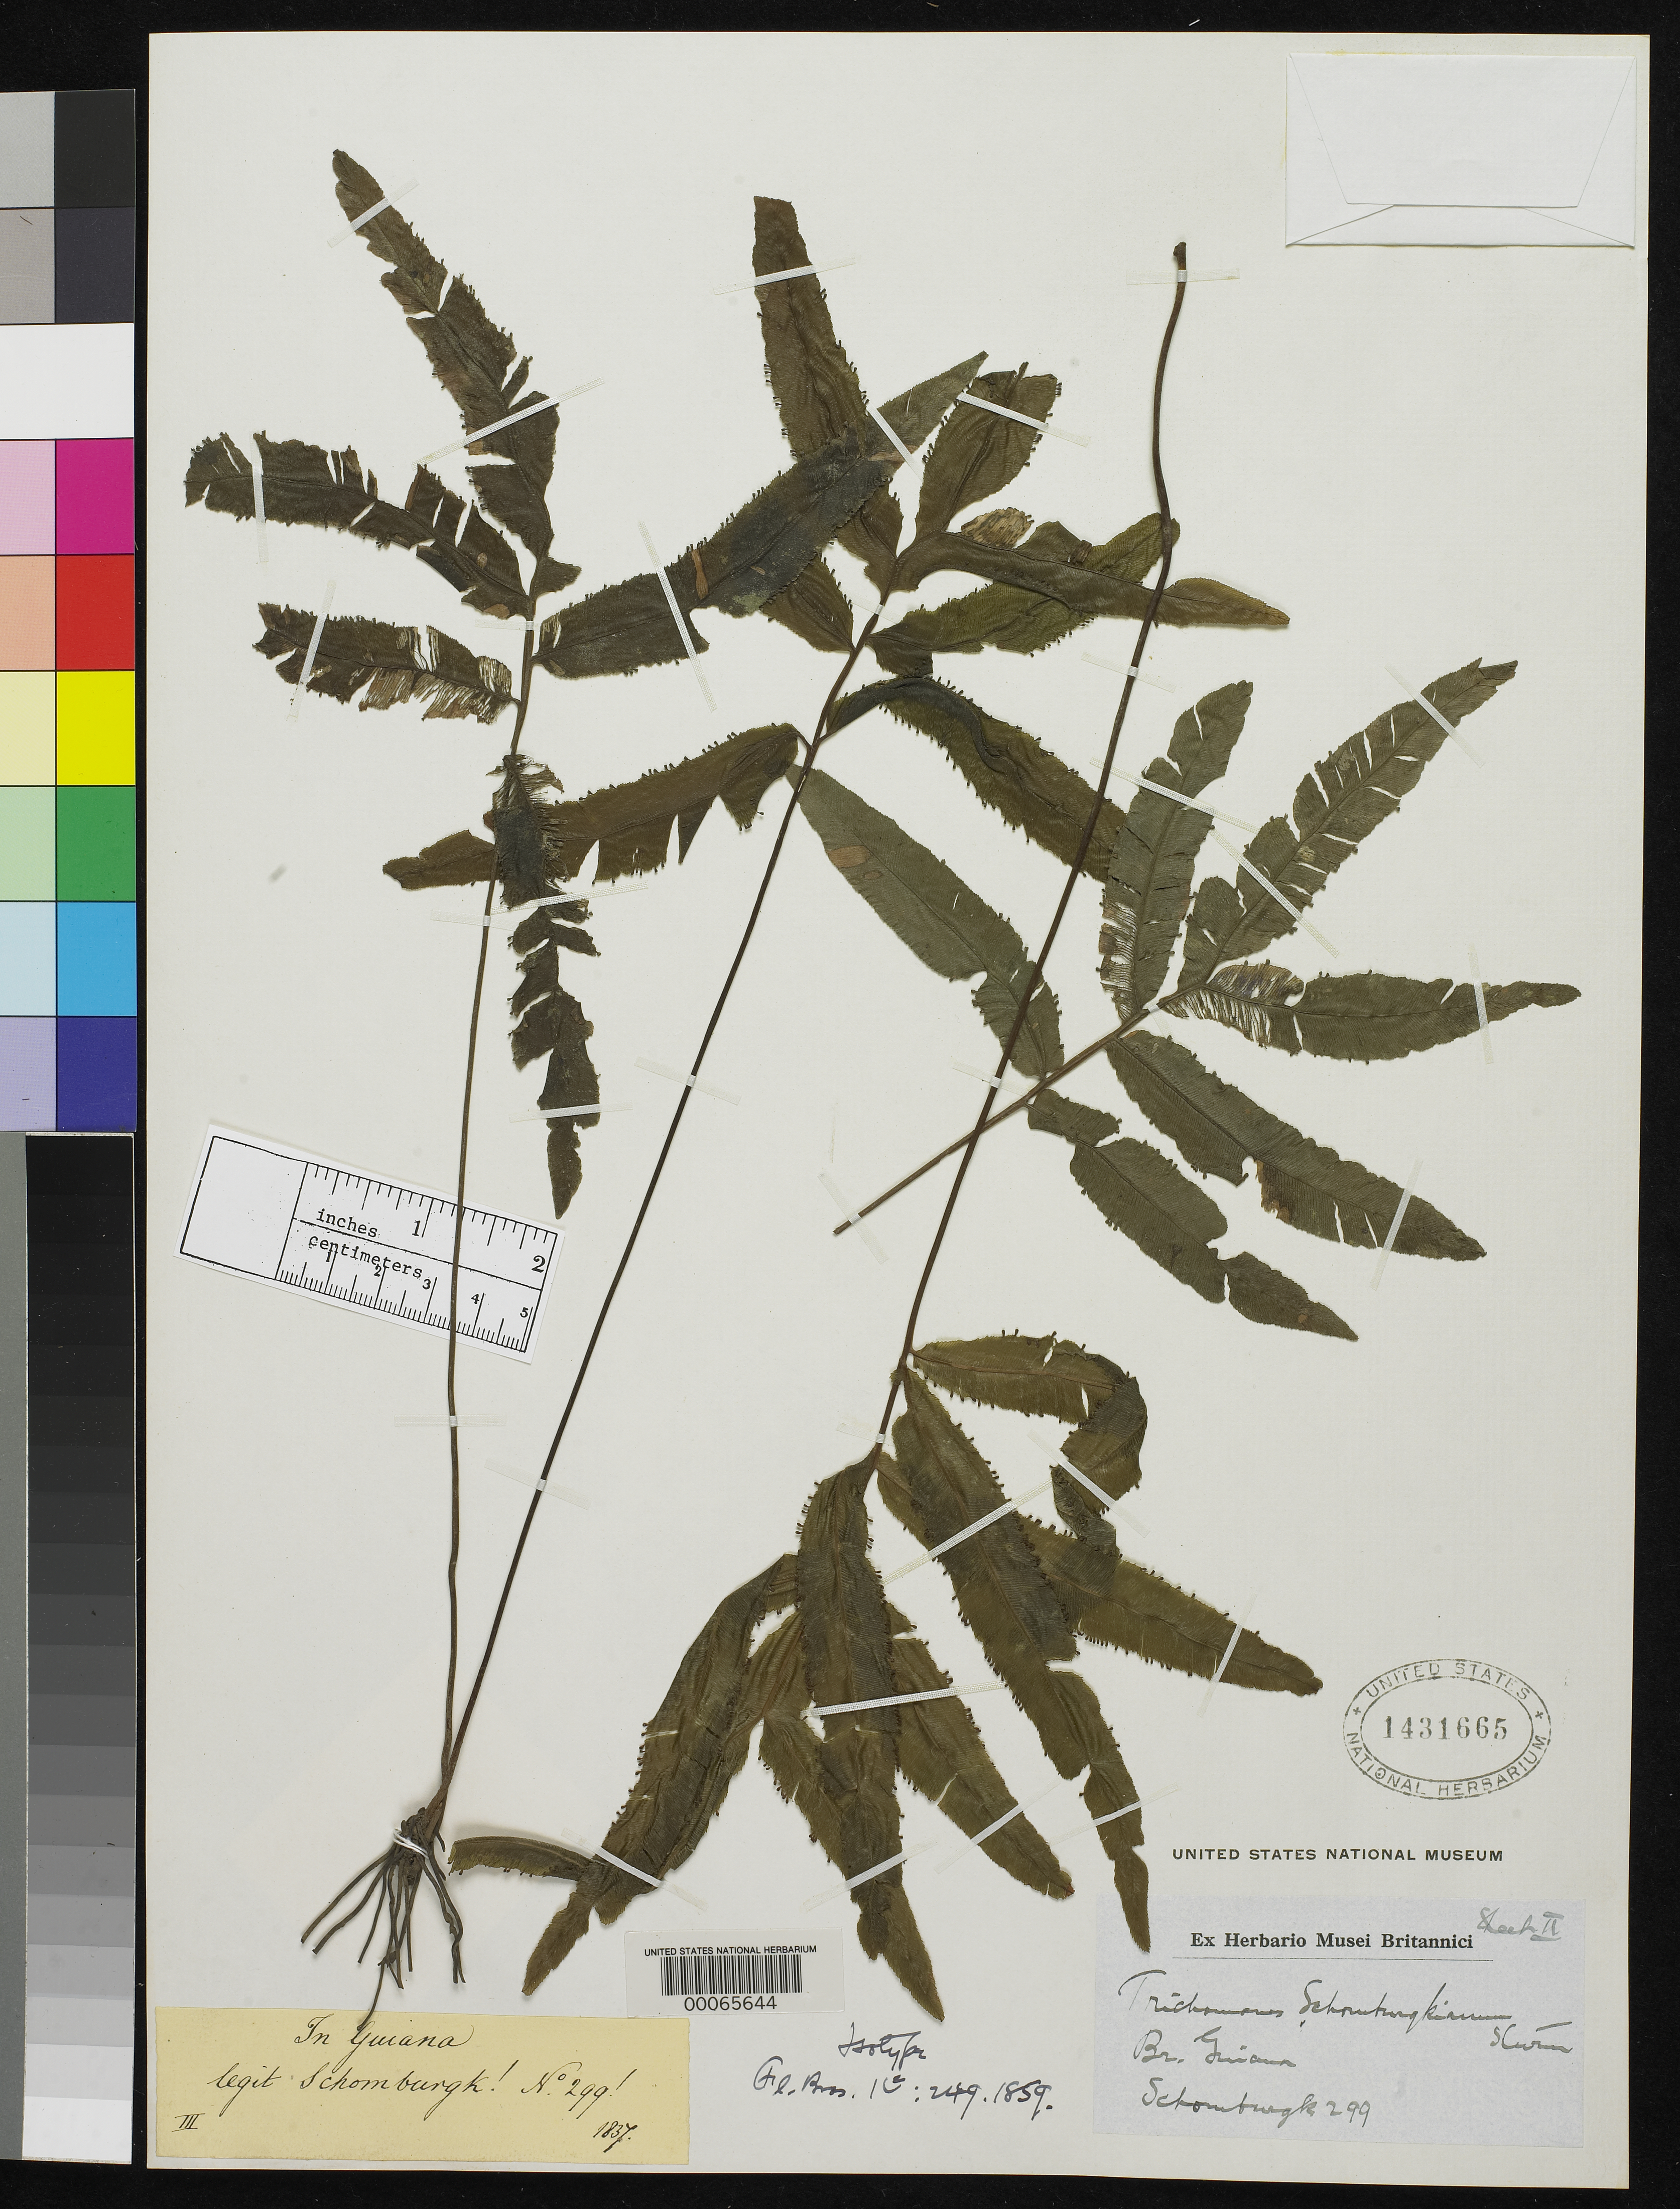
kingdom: Plantae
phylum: Tracheophyta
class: Polypodiopsida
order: Hymenophyllales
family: Hymenophyllaceae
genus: Trichomanes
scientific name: Trichomanes schomburgkianum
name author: J.W. Sturm in Mart.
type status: Isotype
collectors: R. H. Schomburgk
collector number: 299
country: Guyana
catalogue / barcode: US 1431665